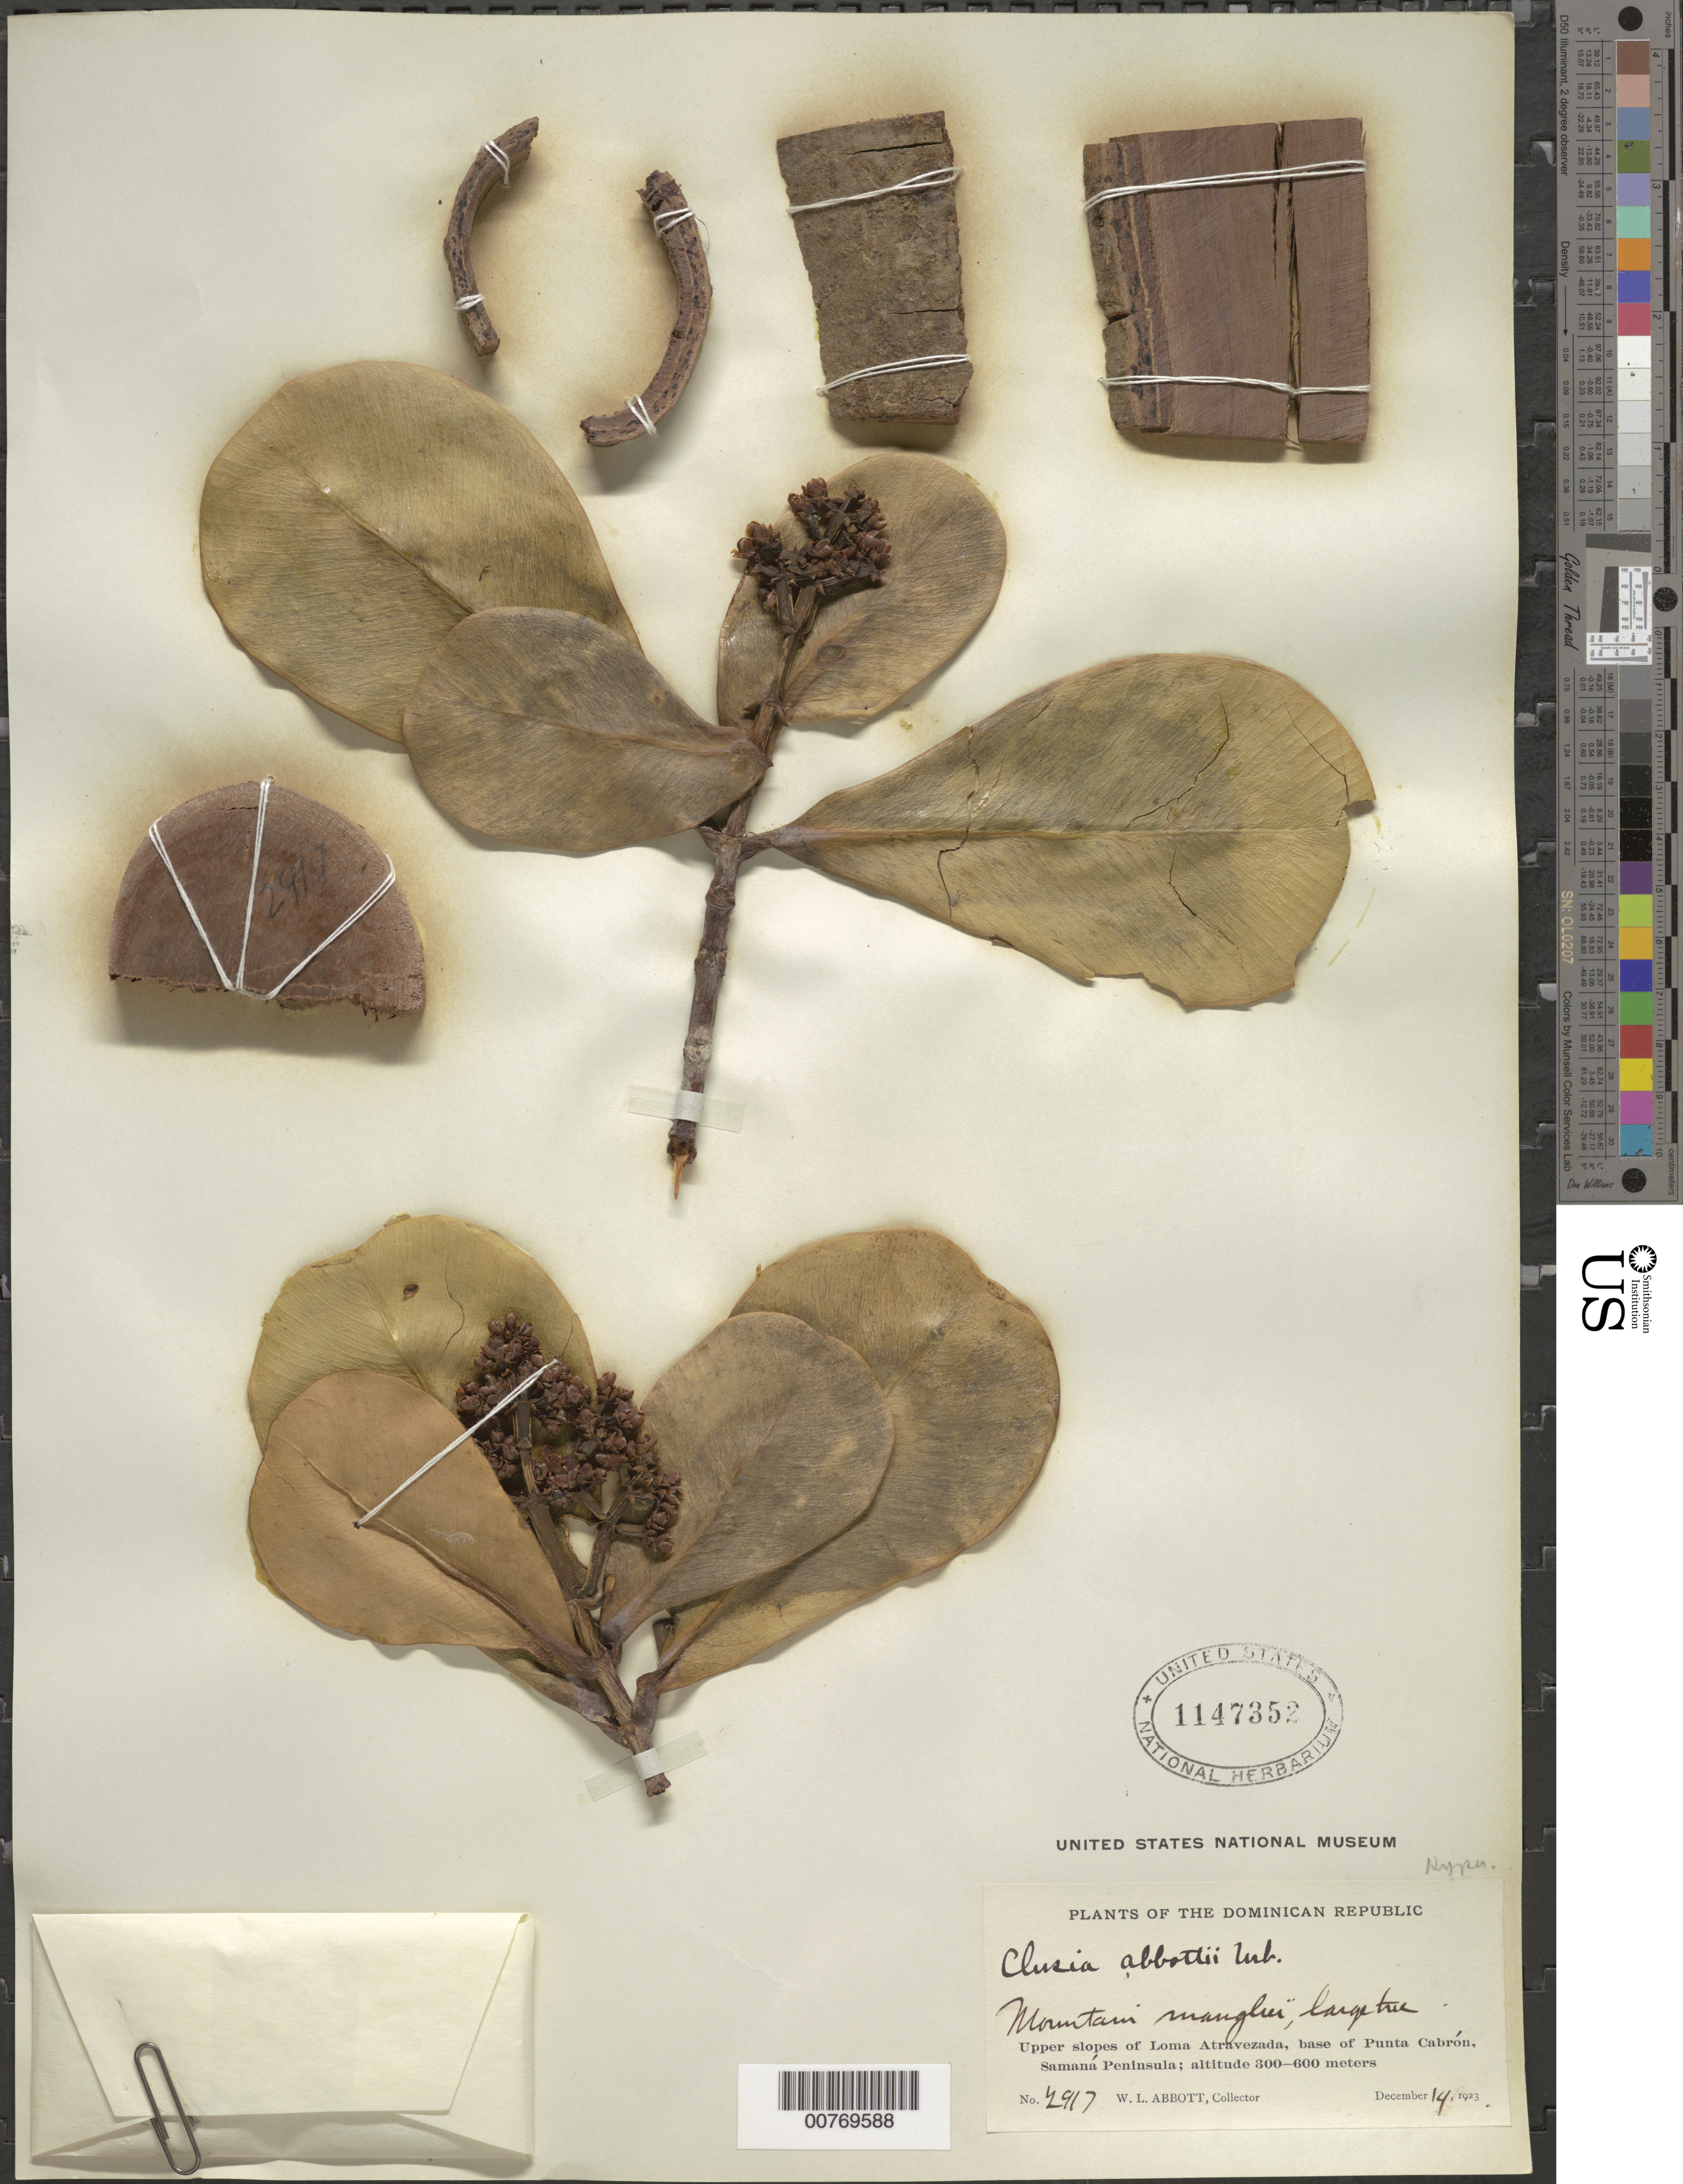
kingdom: Plantae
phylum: Tracheophyta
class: Magnoliopsida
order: Malpighiales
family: Clusiaceae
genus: Clusia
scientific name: Clusia abbottii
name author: Urb.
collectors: W. L. Abbott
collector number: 2917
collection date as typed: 14 Dec 1923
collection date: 1923-12-14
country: Dominican Republic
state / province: Samaná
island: Hispaniola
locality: Base of Punta Cabrón, Samaná Peninsula.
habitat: Upper slopes of Loma Atravesada; mountain "mangluí".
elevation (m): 300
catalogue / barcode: US 1147352